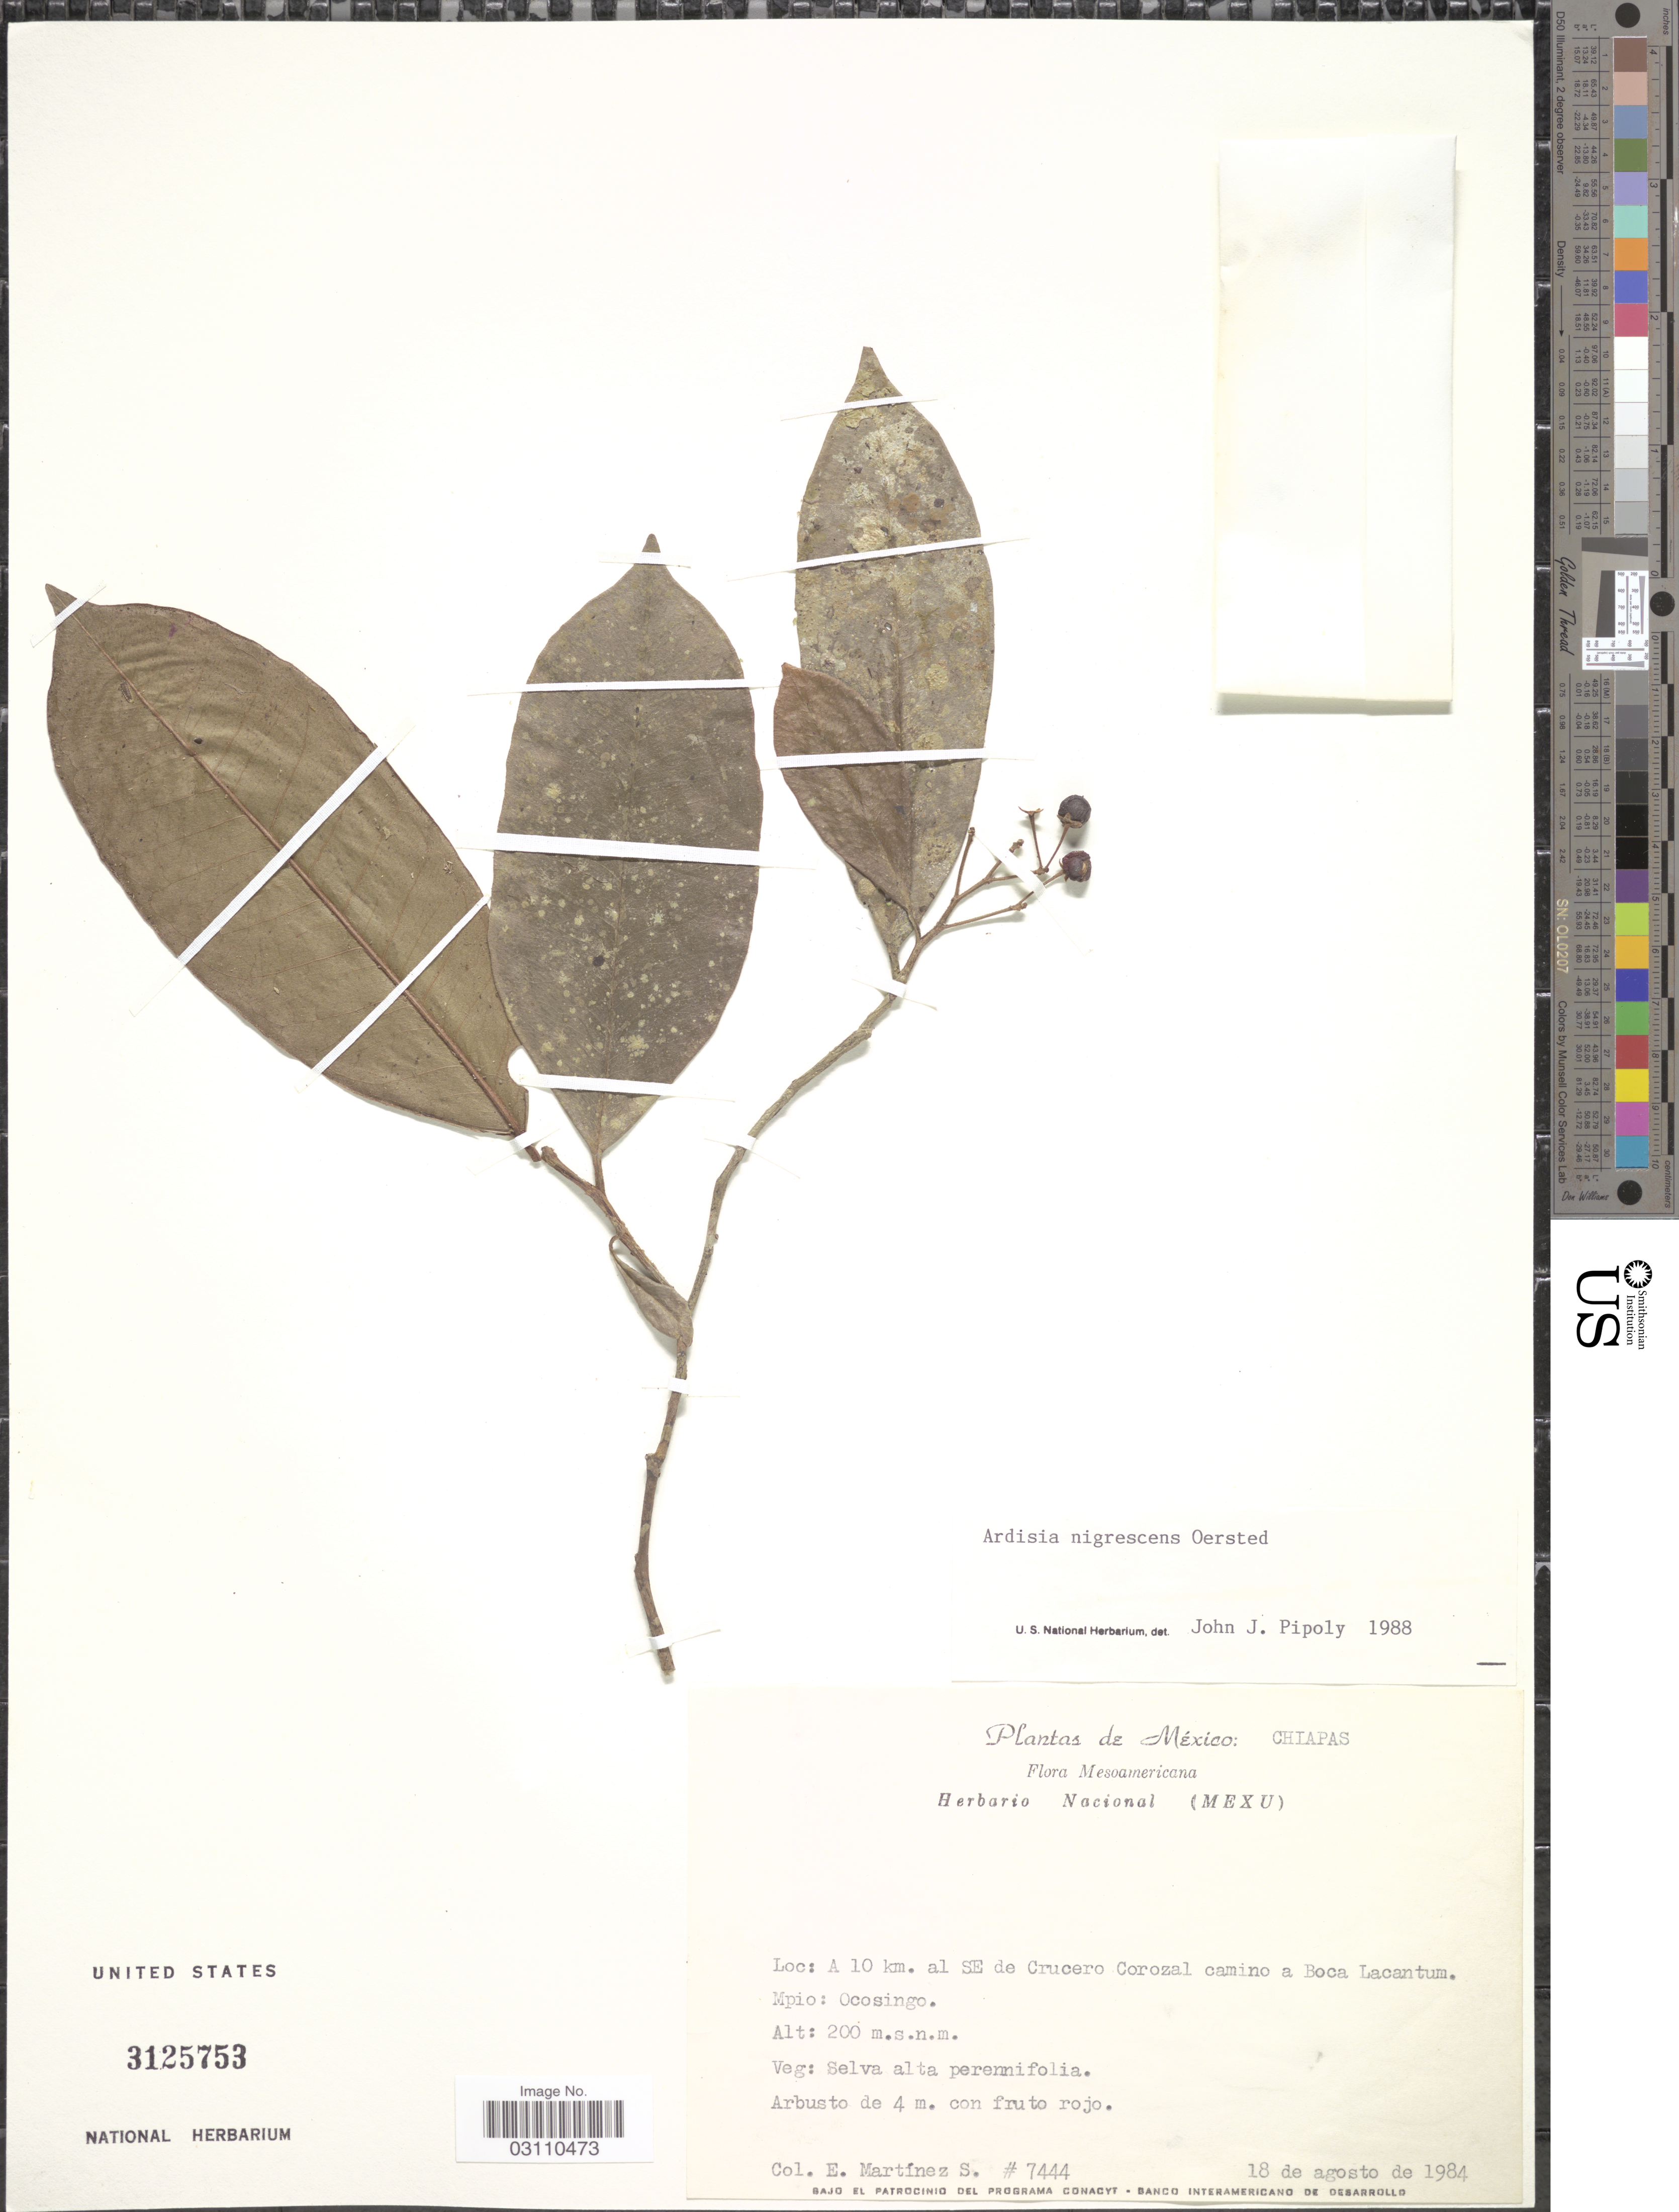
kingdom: Plantae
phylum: Tracheophyta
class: Magnoliopsida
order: Ericales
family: Primulaceae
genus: Ardisia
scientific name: Ardisia nigrescens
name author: Oerst.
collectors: E. M. Martínez S.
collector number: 7444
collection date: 1984-08-18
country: Mexico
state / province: Chiapas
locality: A 10 km. al SE de Crucero Corozal camino a Boca Lacantum. Mpio: Ocosingo.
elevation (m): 200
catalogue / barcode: US 3125753